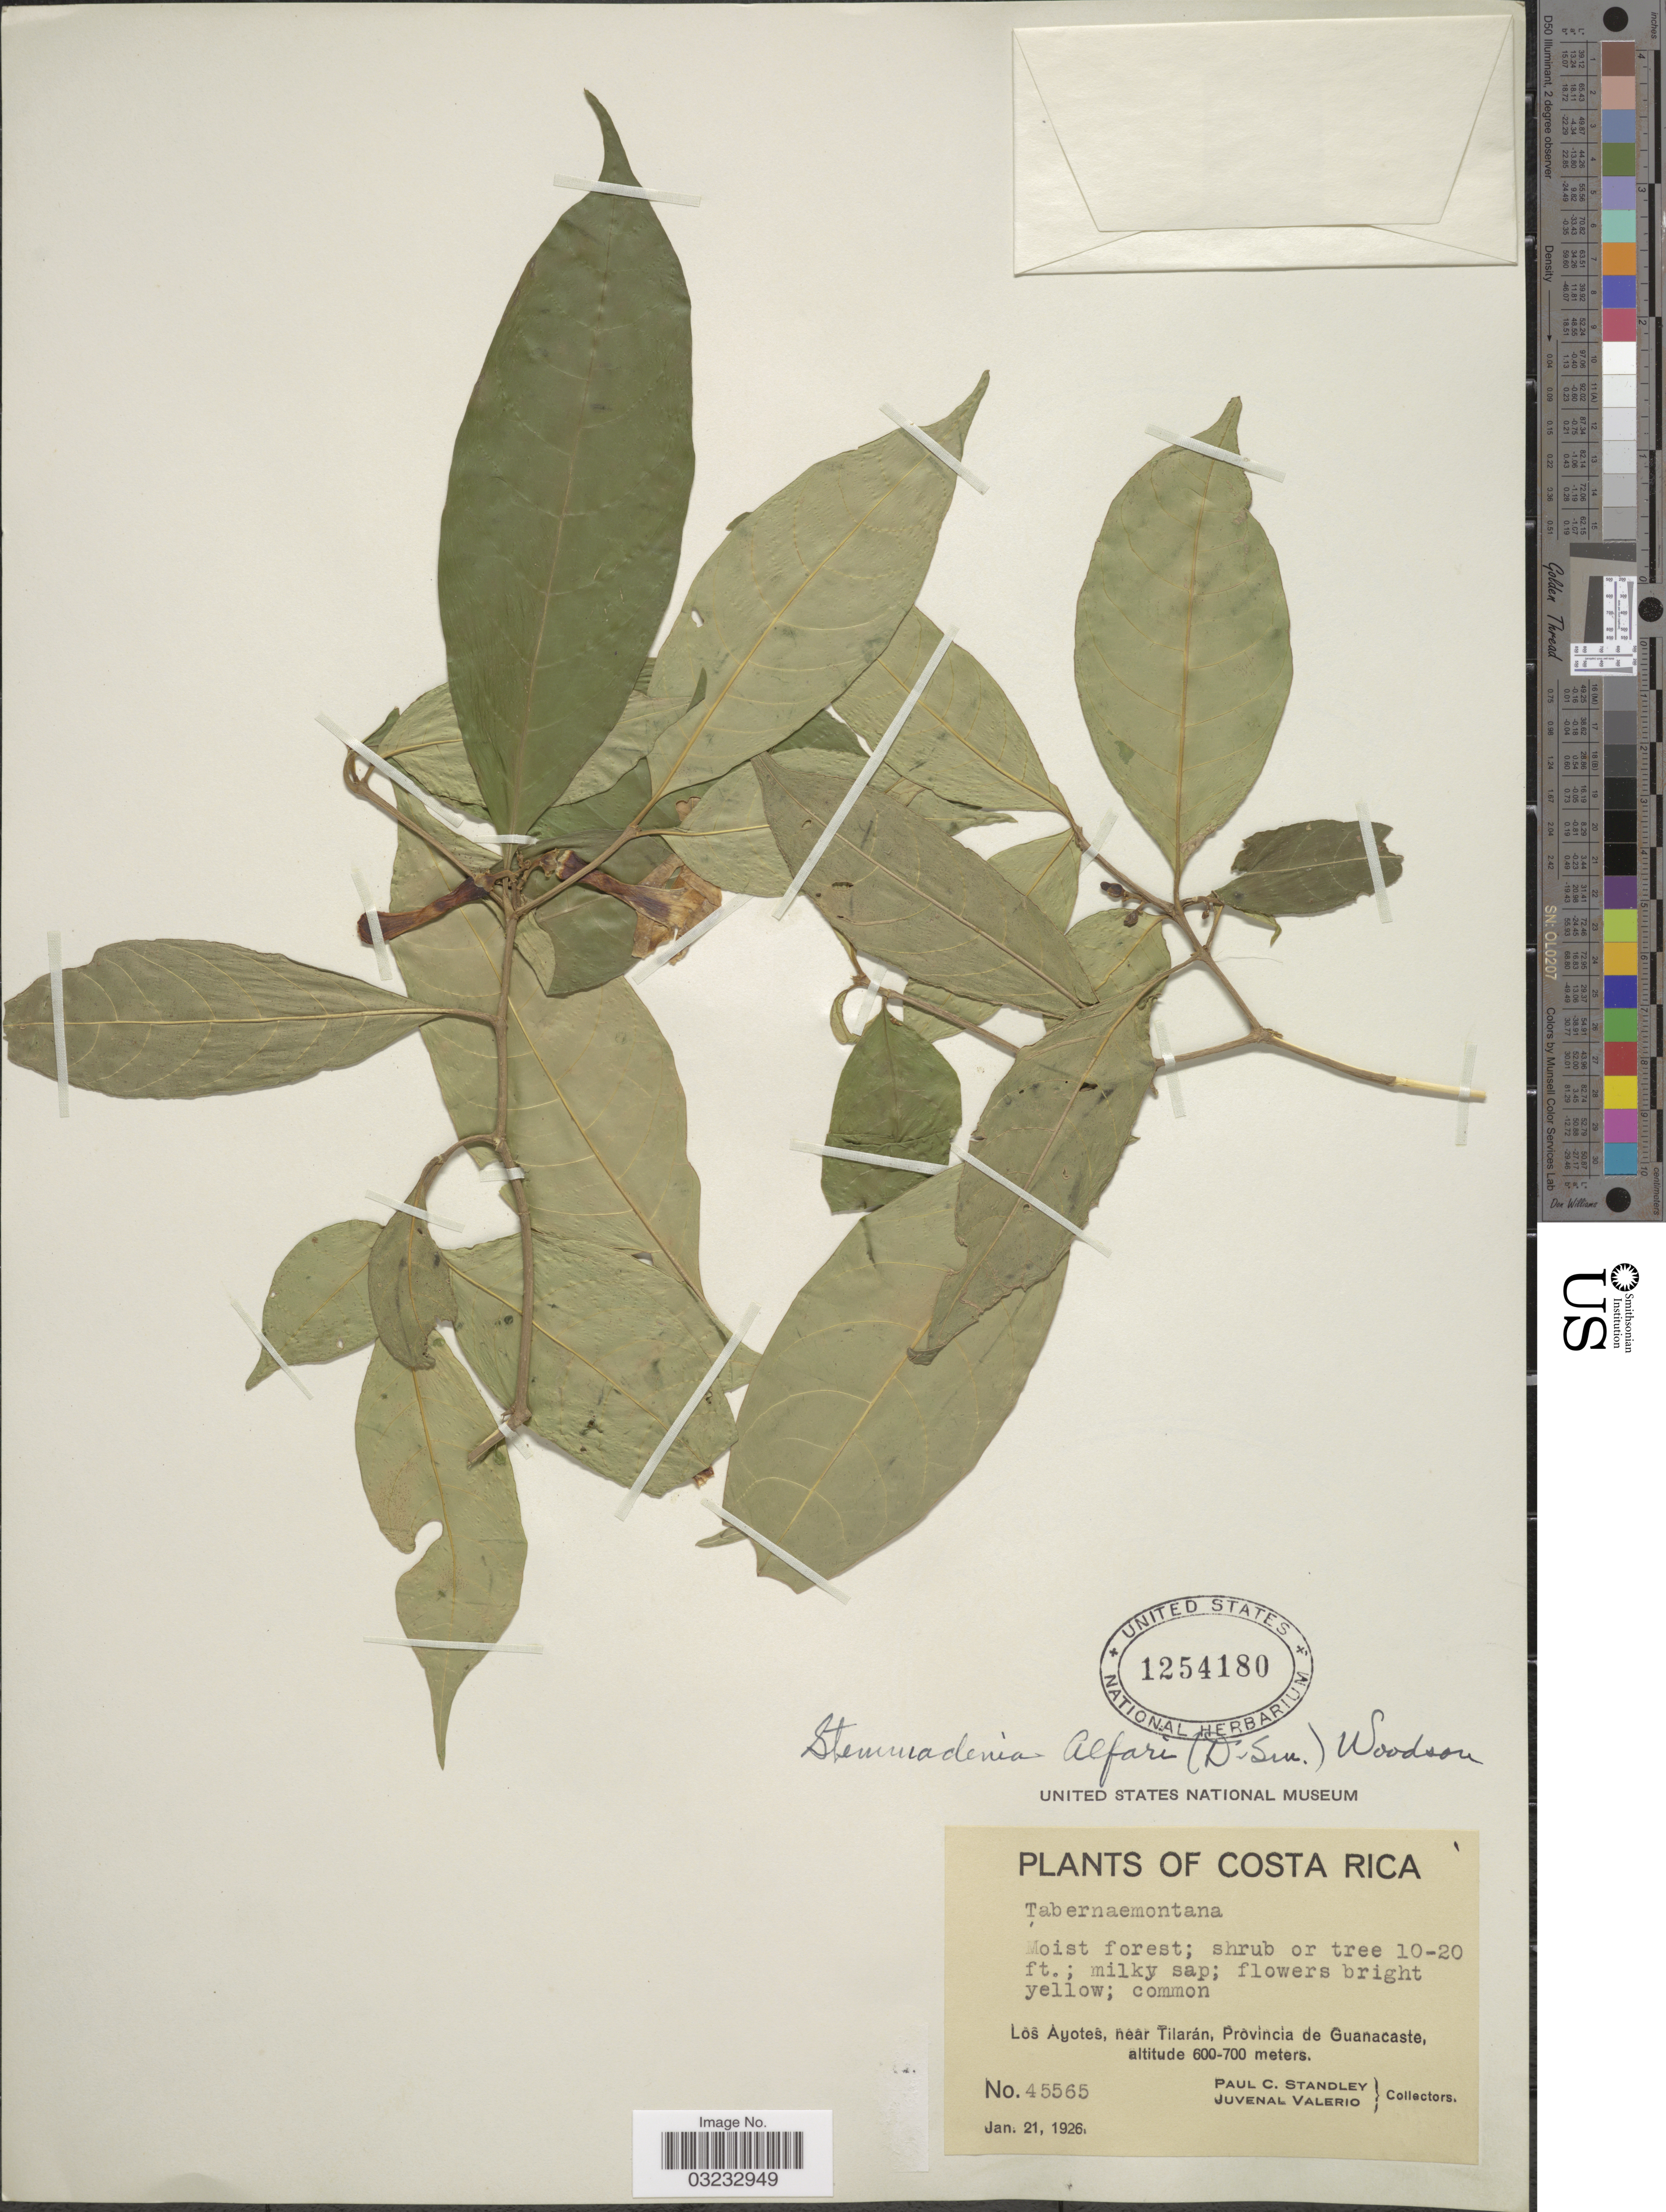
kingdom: Plantae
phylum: Tracheophyta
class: Magnoliopsida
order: Gentianales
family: Apocynaceae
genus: Stemmadenia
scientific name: Stemmadenia alfaroi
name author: (Donn. Sm.) Woodson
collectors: P. C. Standley & J. Valerio R.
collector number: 45565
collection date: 1926-01-21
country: Costa Rica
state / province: Guanacaste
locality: Los Ayotes, near Tilarán, Provincia de Guanacaste.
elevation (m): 600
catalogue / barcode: US 1254180